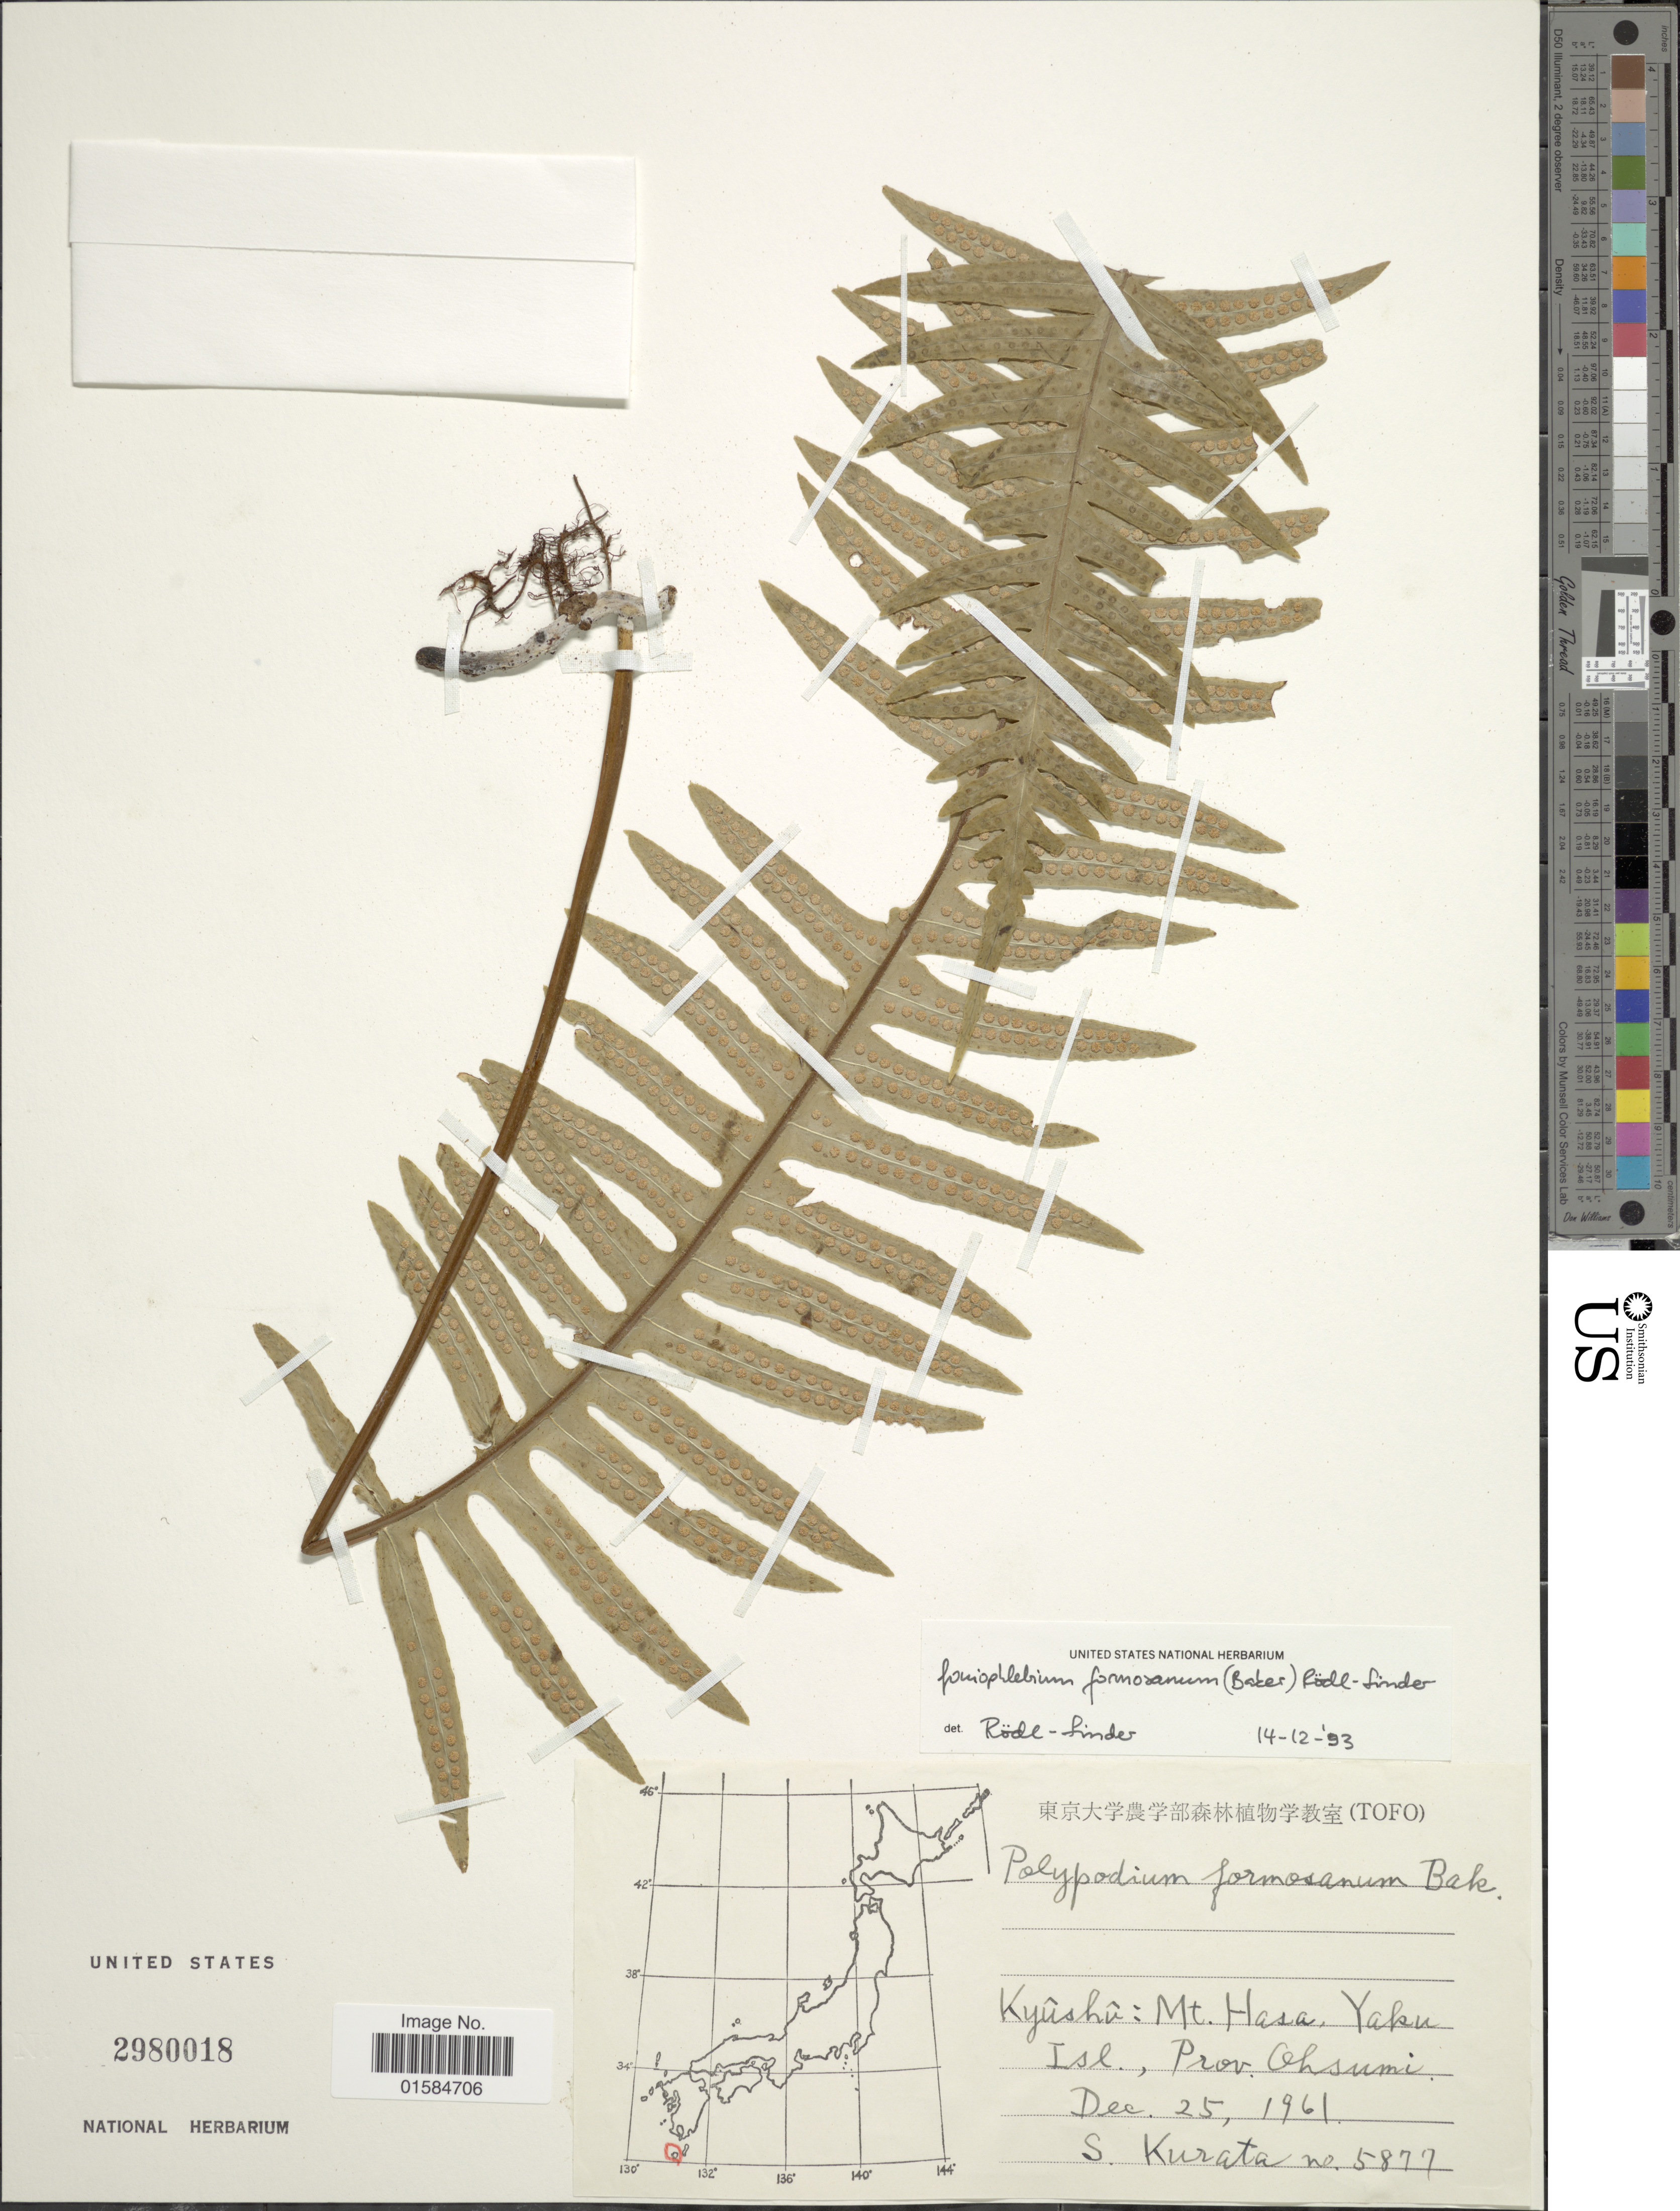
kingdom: Plantae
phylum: Tracheophyta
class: Polypodiopsida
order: Polypodiales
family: Polypodiaceae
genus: Goniophlebium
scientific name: Goniophlebium formosanum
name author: (Baker) Rödl-Linder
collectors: Sa. Kurata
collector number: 5877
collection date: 1961-12-25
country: Japan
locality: Kyushu: Mt. hasa, Yaku Isl., Prov. Ohsumi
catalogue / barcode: US 2980018